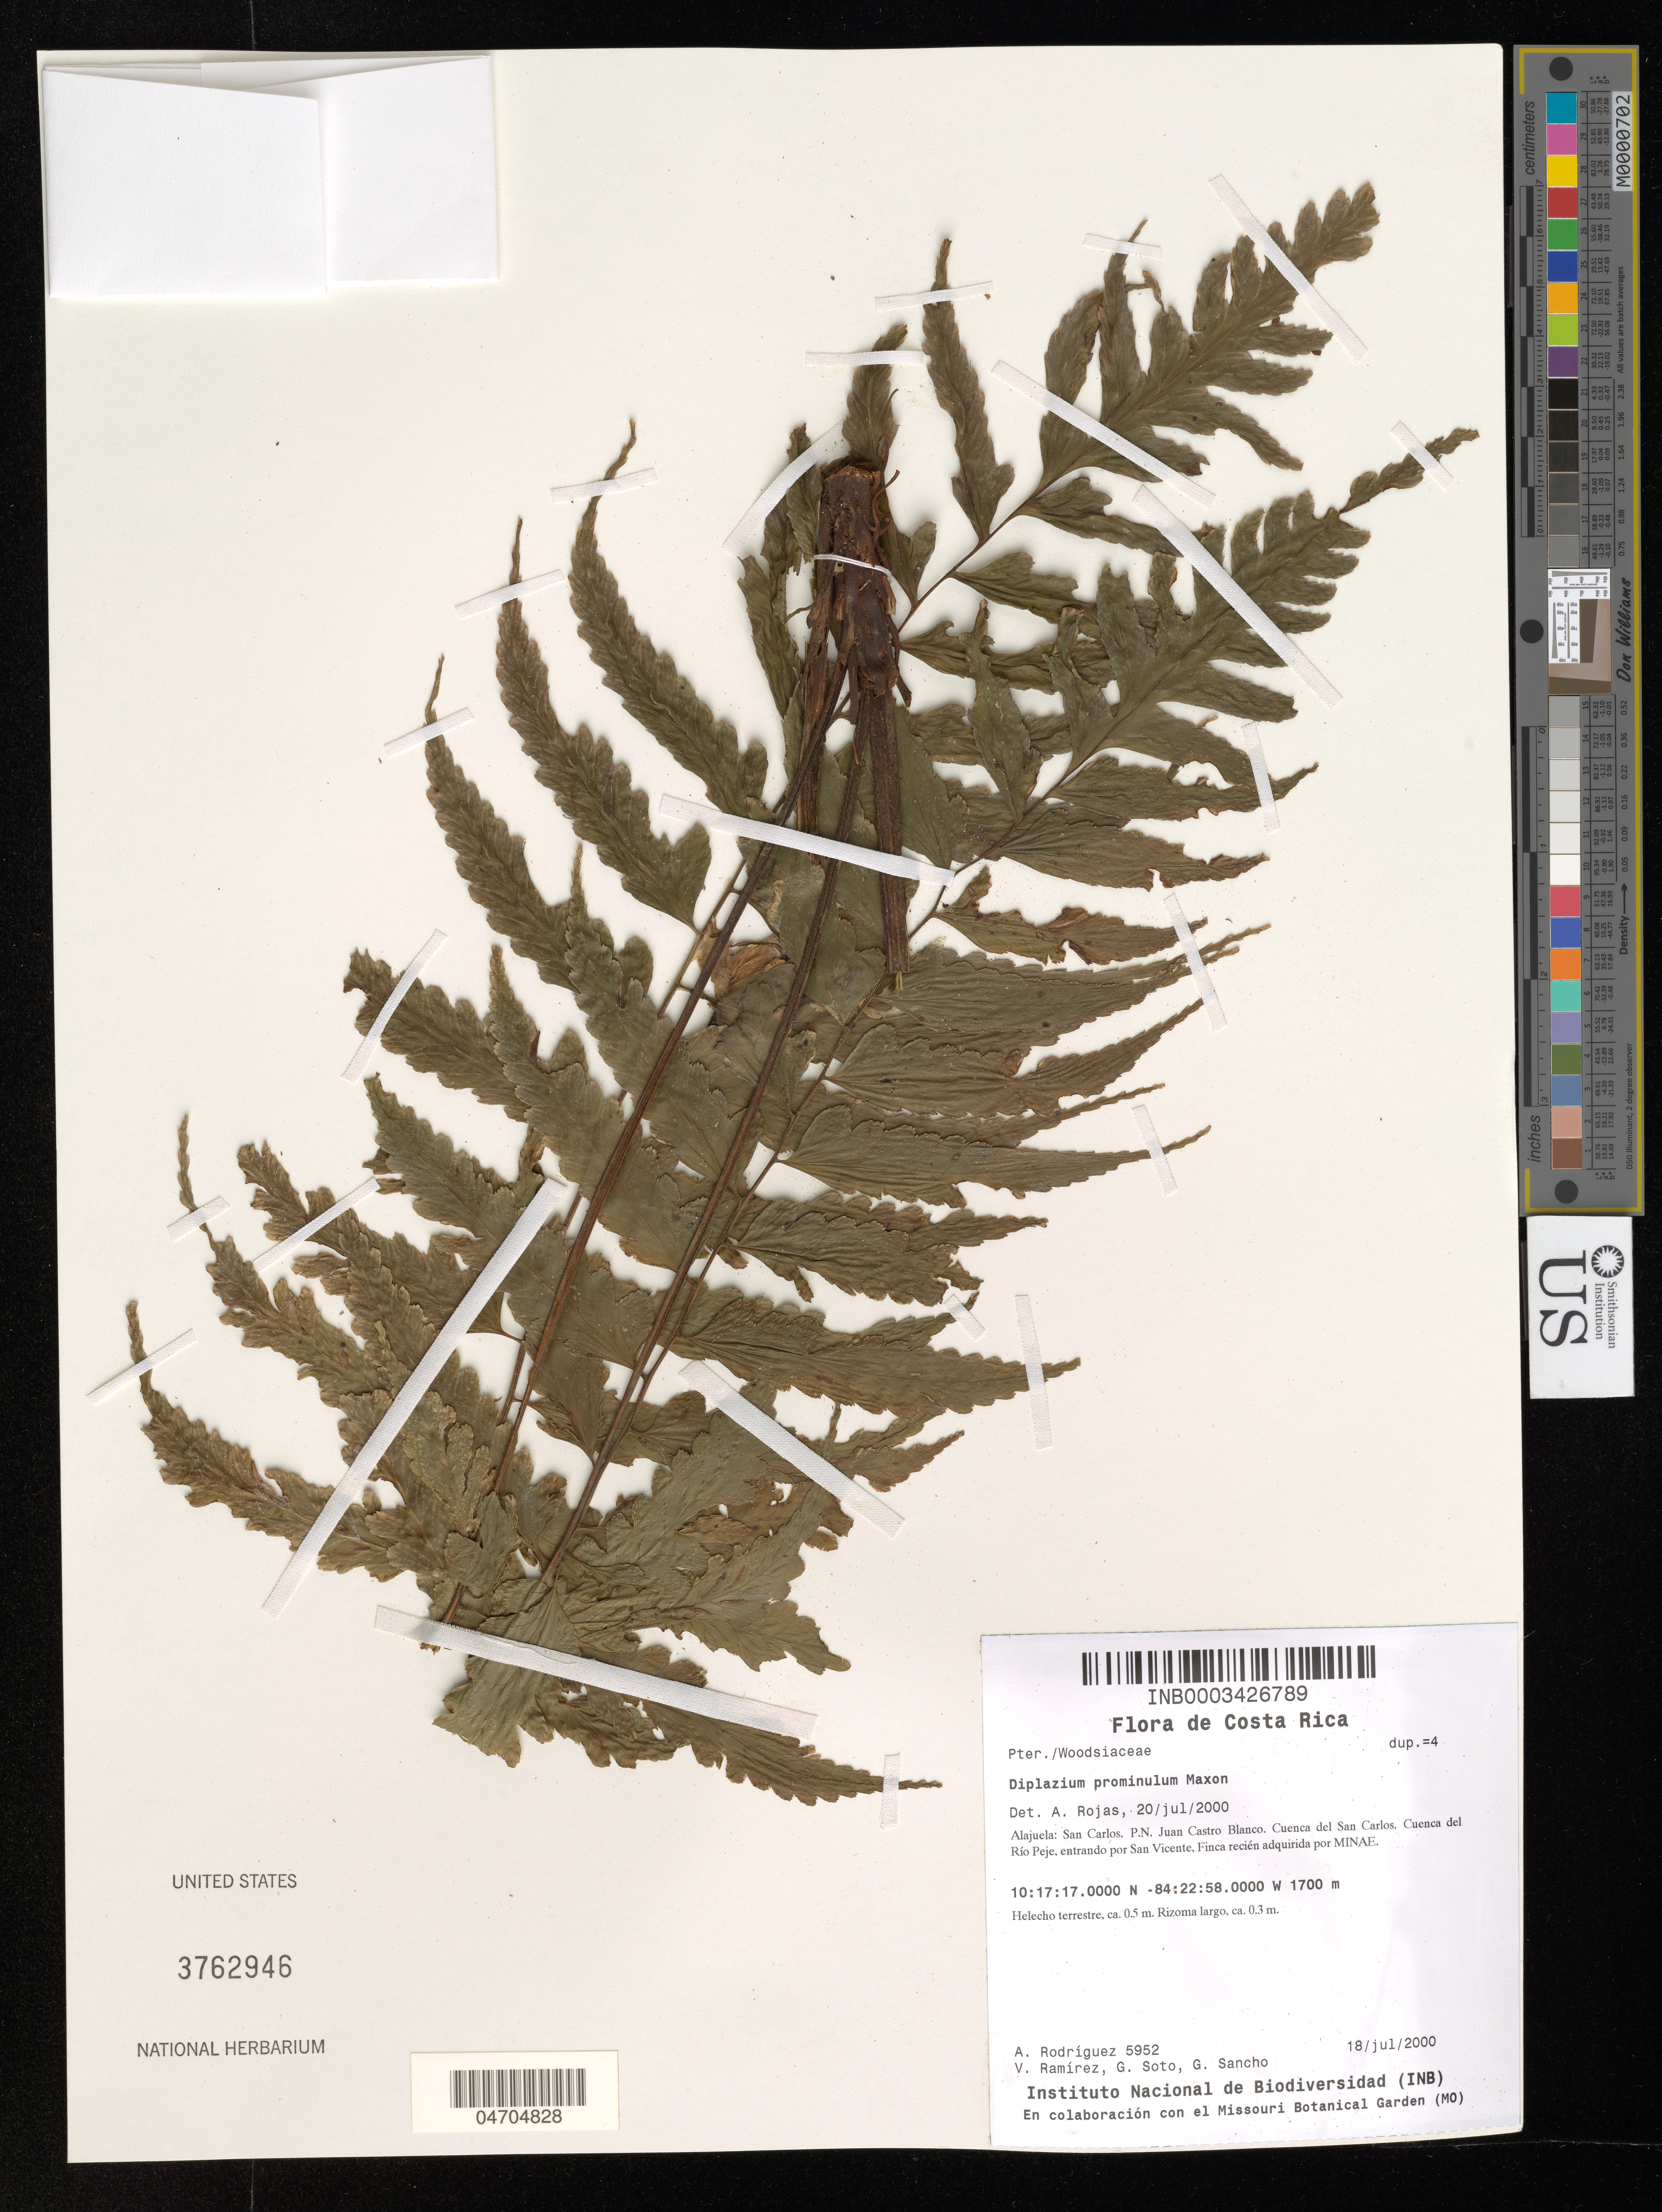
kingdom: Plantae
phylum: Tracheophyta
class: Polypodiopsida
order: Polypodiales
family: Athyriaceae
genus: Diplazium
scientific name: Diplazium prominulum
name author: Maxon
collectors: A. Rodríguez, V. Ramirez, G. Soto & G. Sancho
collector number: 5952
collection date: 2000-07-18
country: Costa Rica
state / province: Alajuela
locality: San Carlos. P. N. Juan Castro Blanco. Cuenca del San Carlos. Cuenca del Río Peje, entrando por San Vicente, Finca recién adquirida por MINAE.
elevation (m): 1700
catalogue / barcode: US 3762946